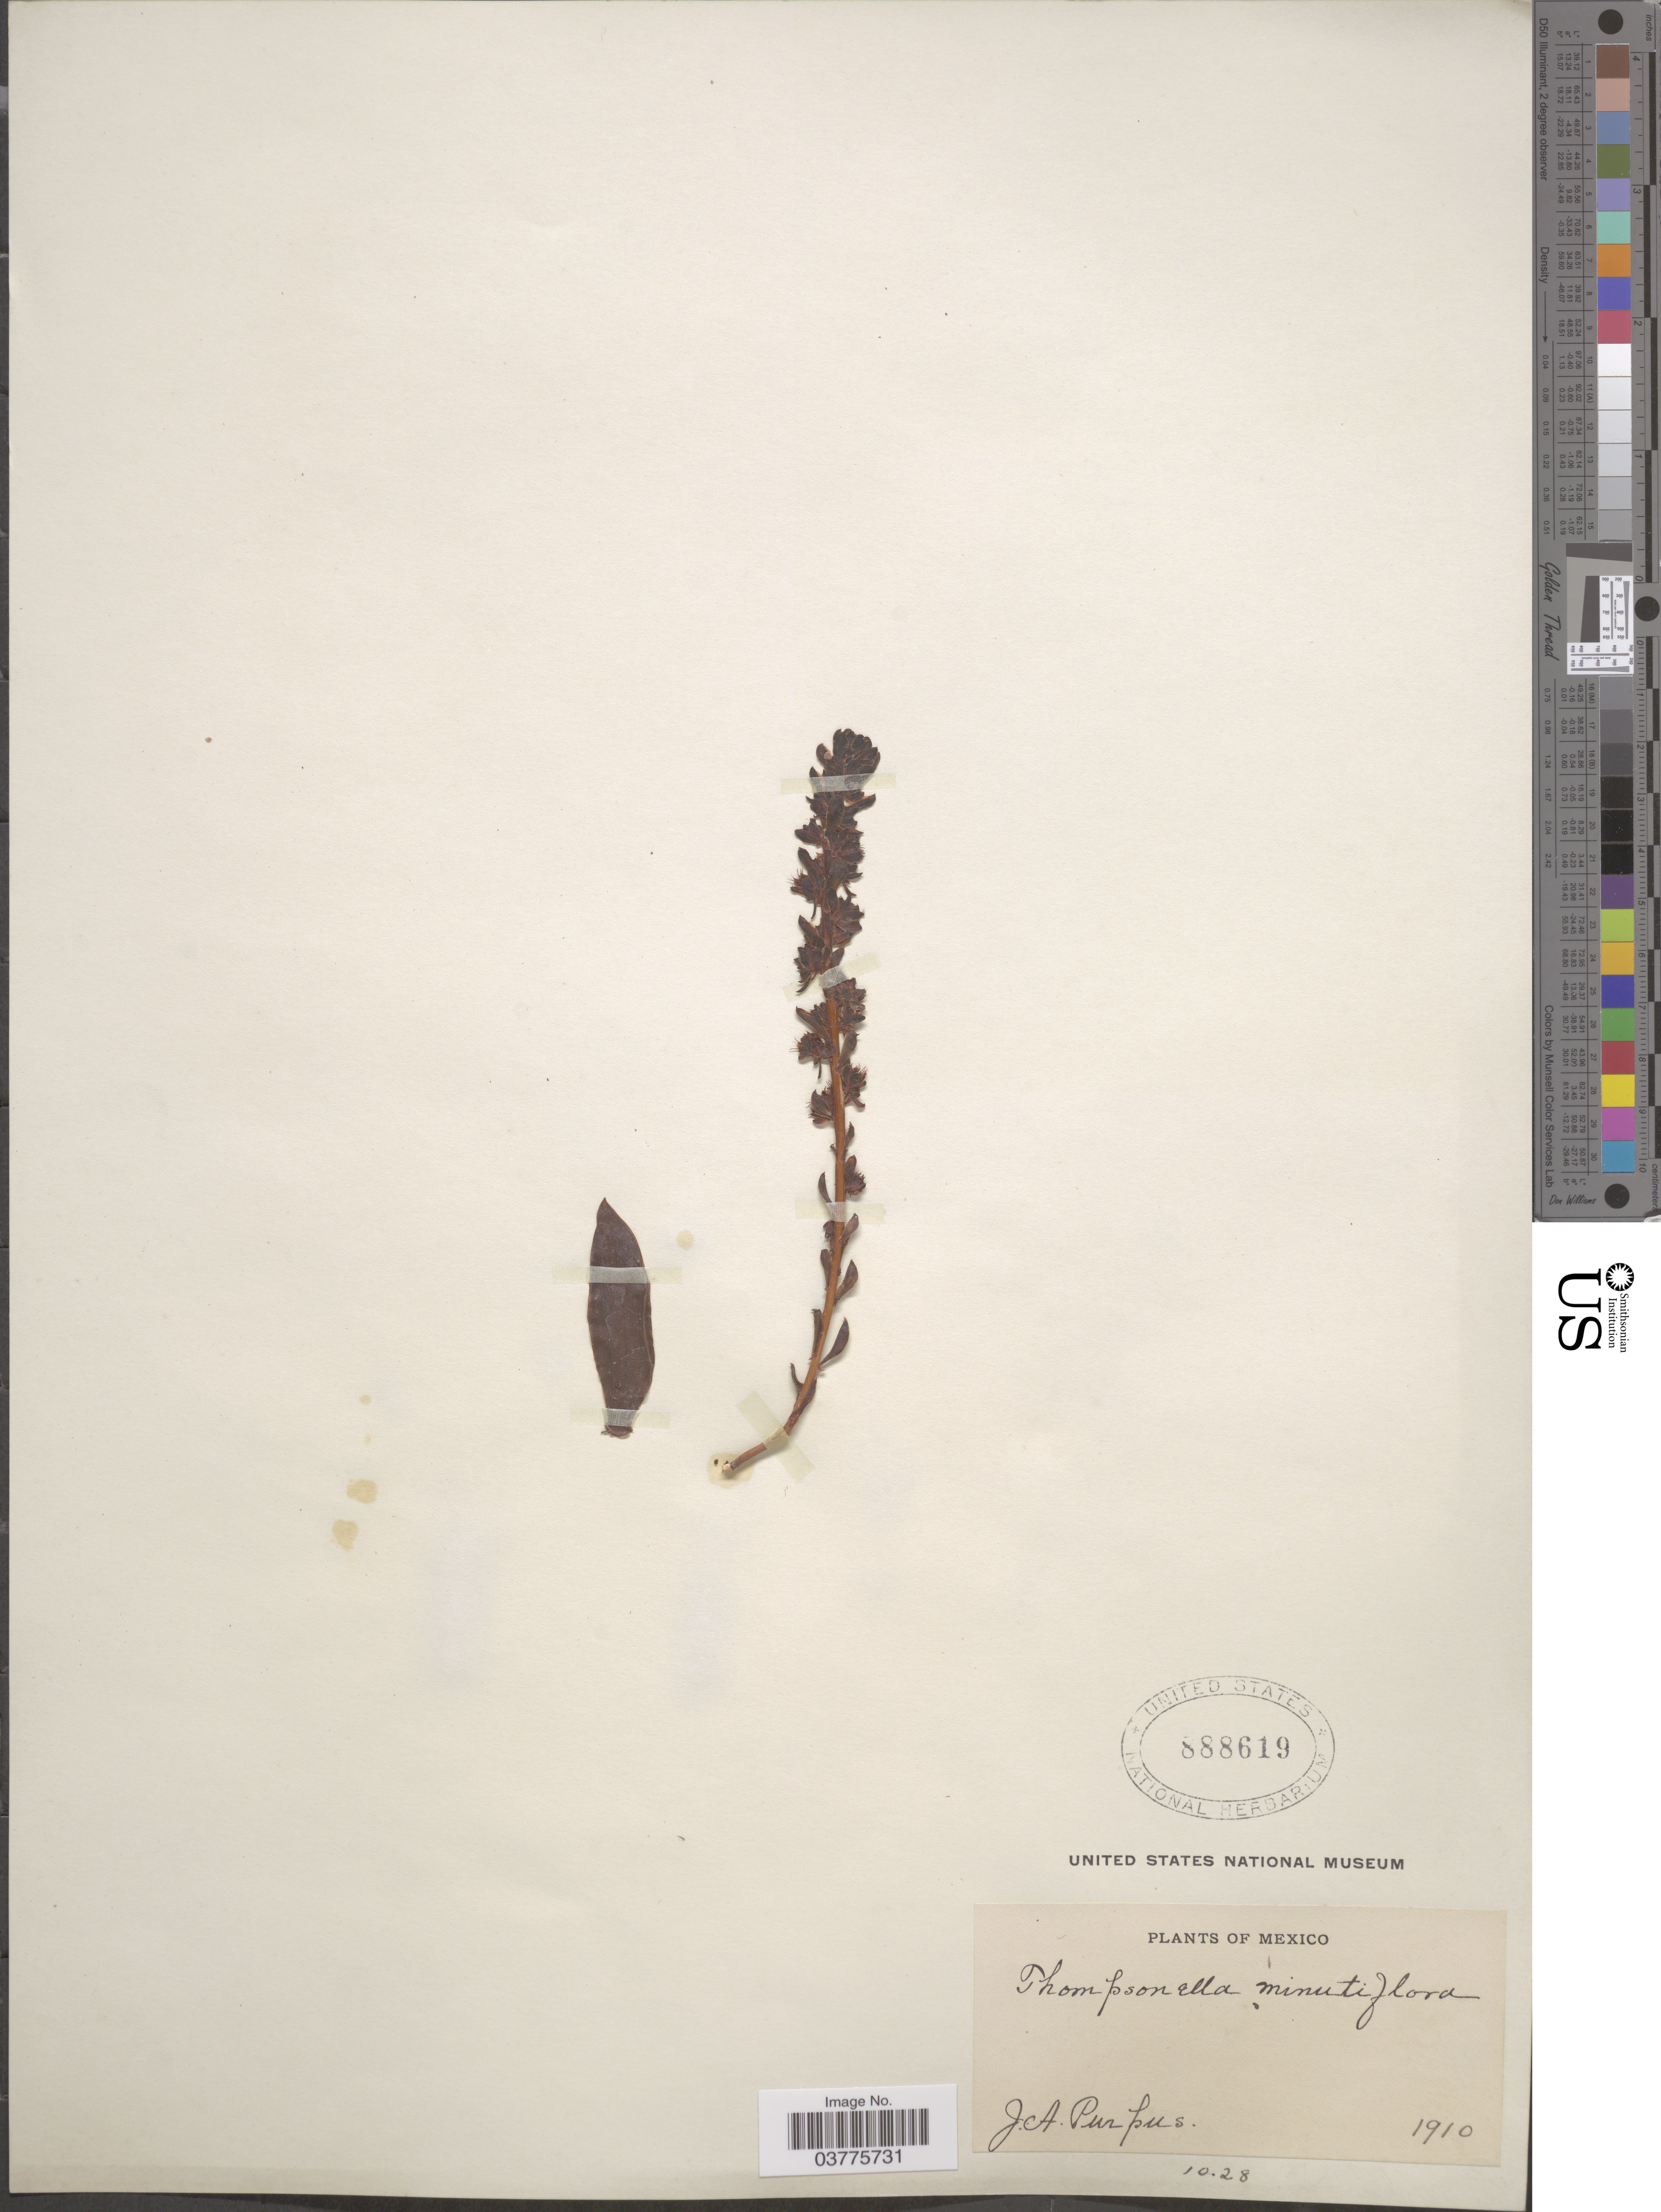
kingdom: Plantae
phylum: Tracheophyta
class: Magnoliopsida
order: Saxifragales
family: Crassulaceae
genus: Thompsonella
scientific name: Thompsonella minutiflora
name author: (Rose) Britton & Rose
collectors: J. A. Purpus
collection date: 1910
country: Mexico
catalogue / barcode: US 888619